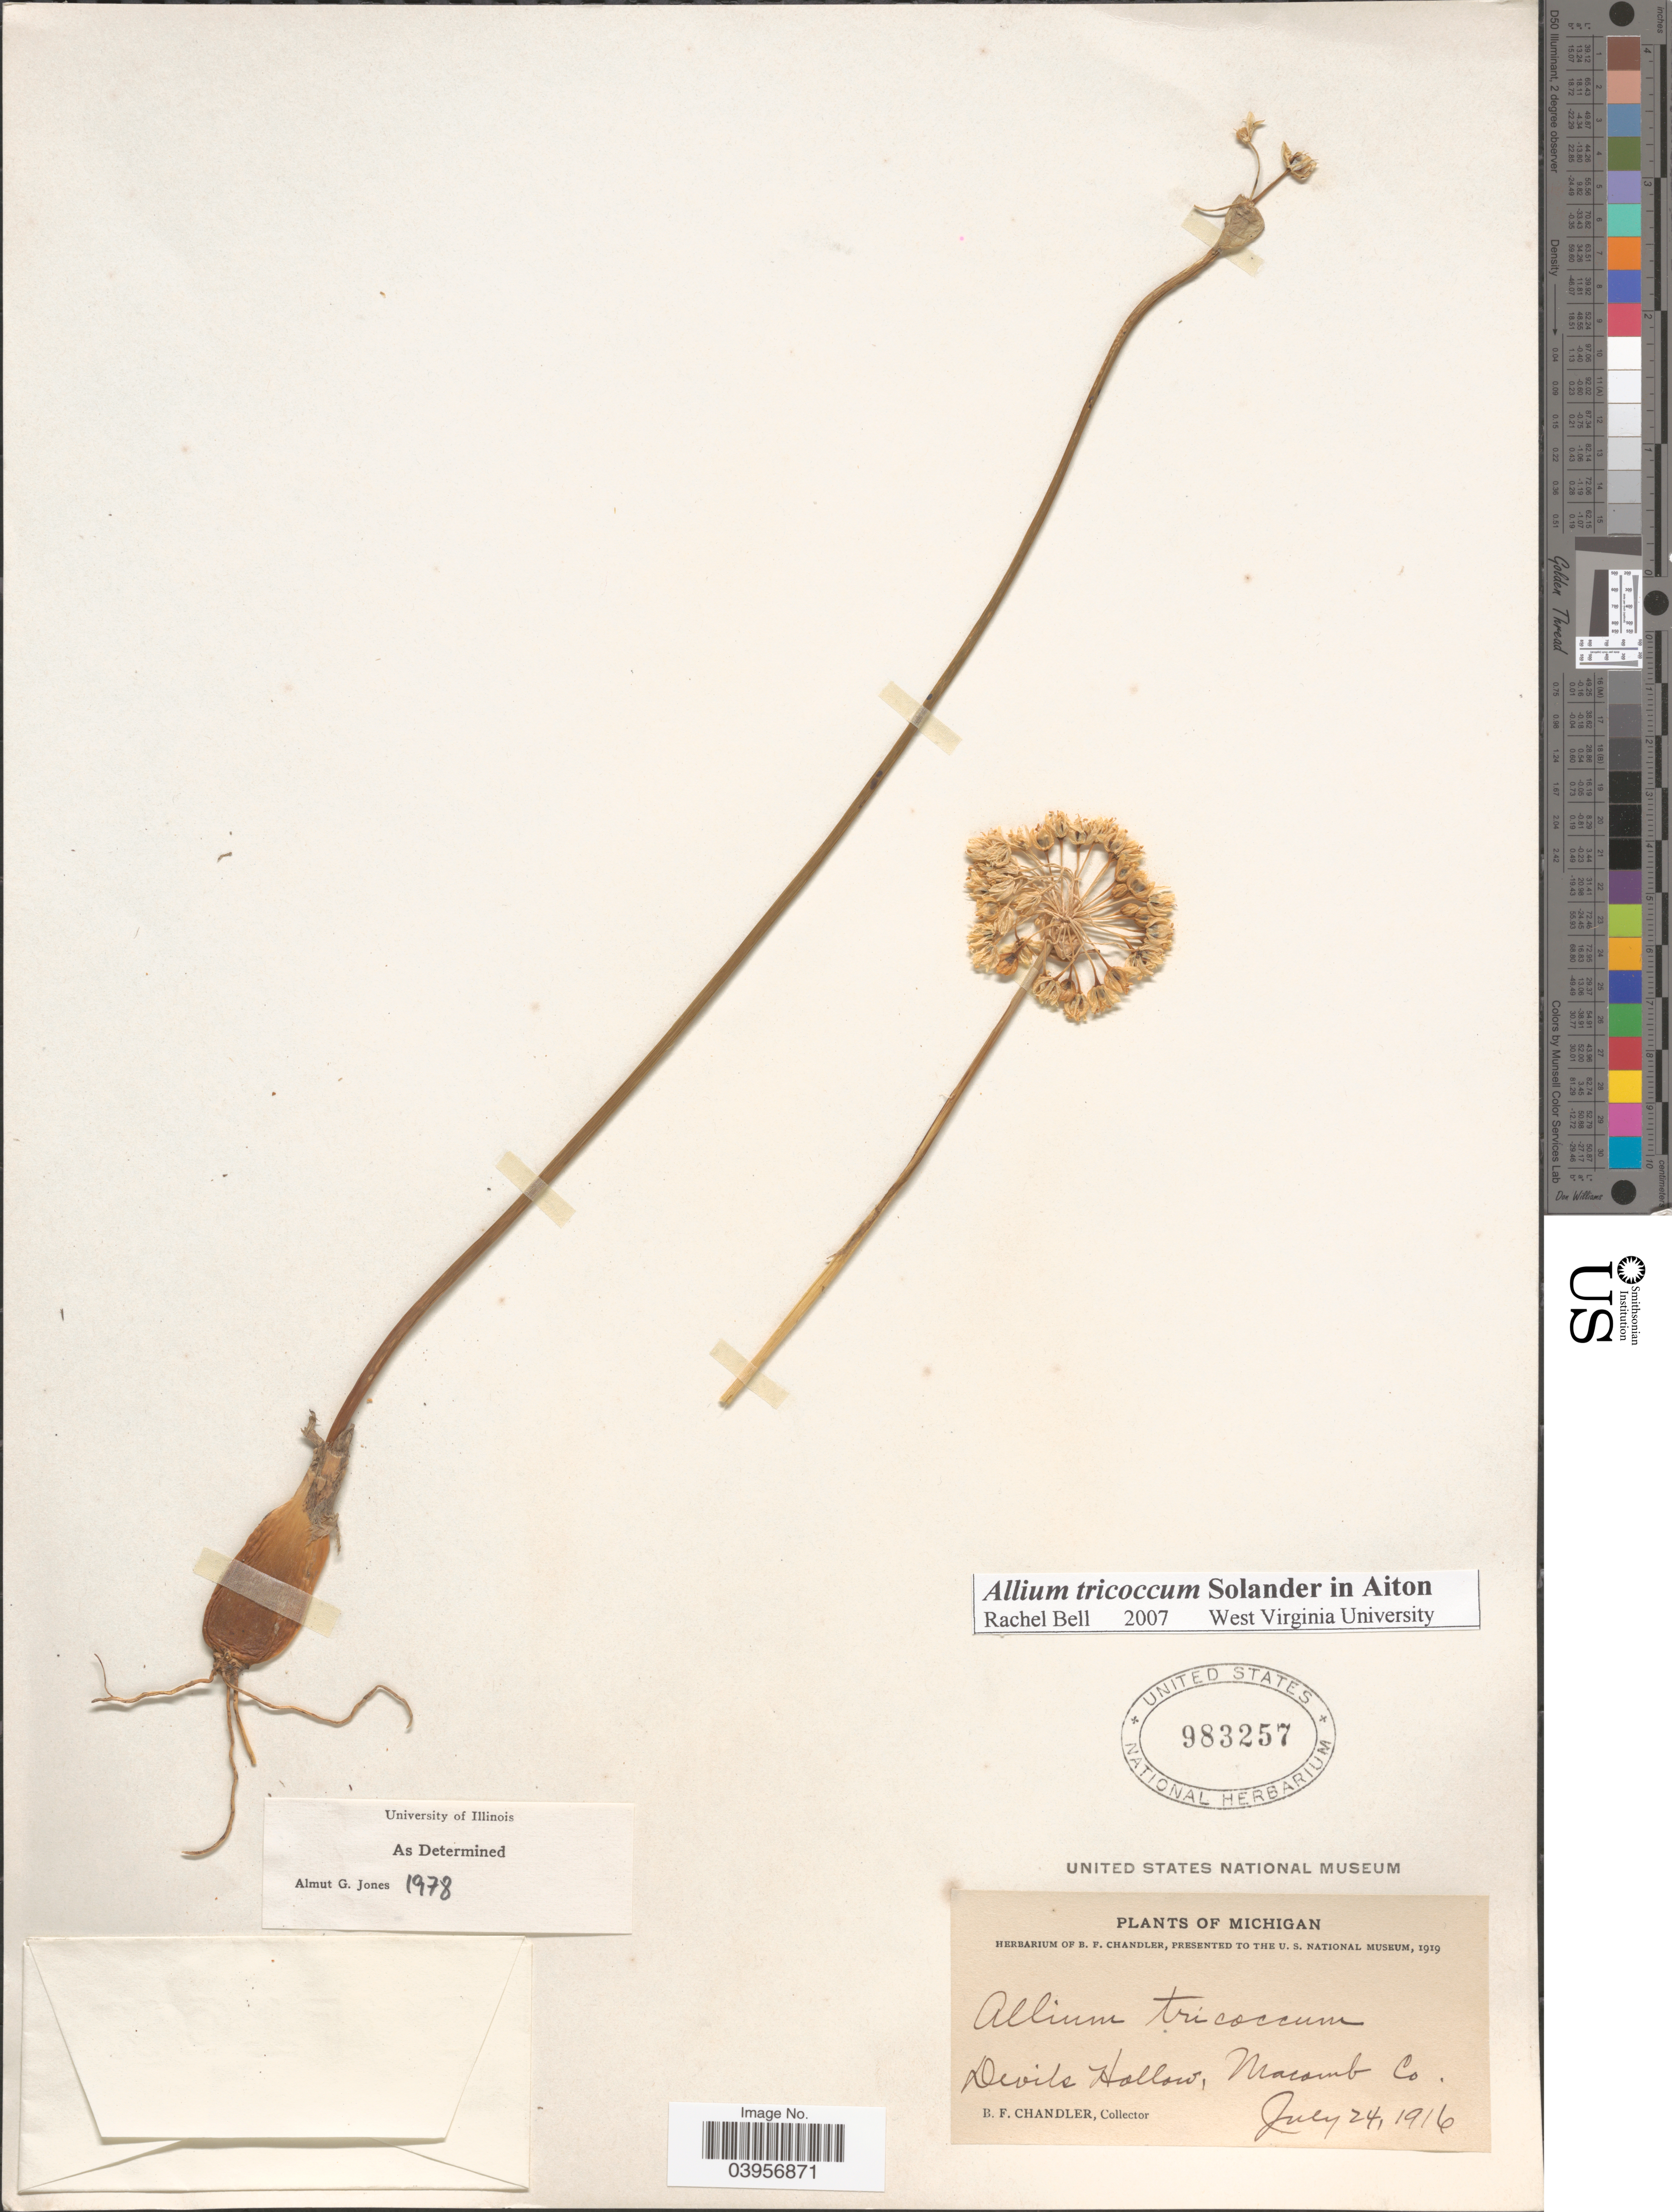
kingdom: Plantae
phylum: Tracheophyta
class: Liliopsida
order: Asparagales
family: Amaryllidaceae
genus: Allium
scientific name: Allium tricoccum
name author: Aiton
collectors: B. F. Chandler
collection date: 1916-07-24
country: United States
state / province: Michigan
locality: Devils Hollow, Macomb Co.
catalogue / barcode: US 983257